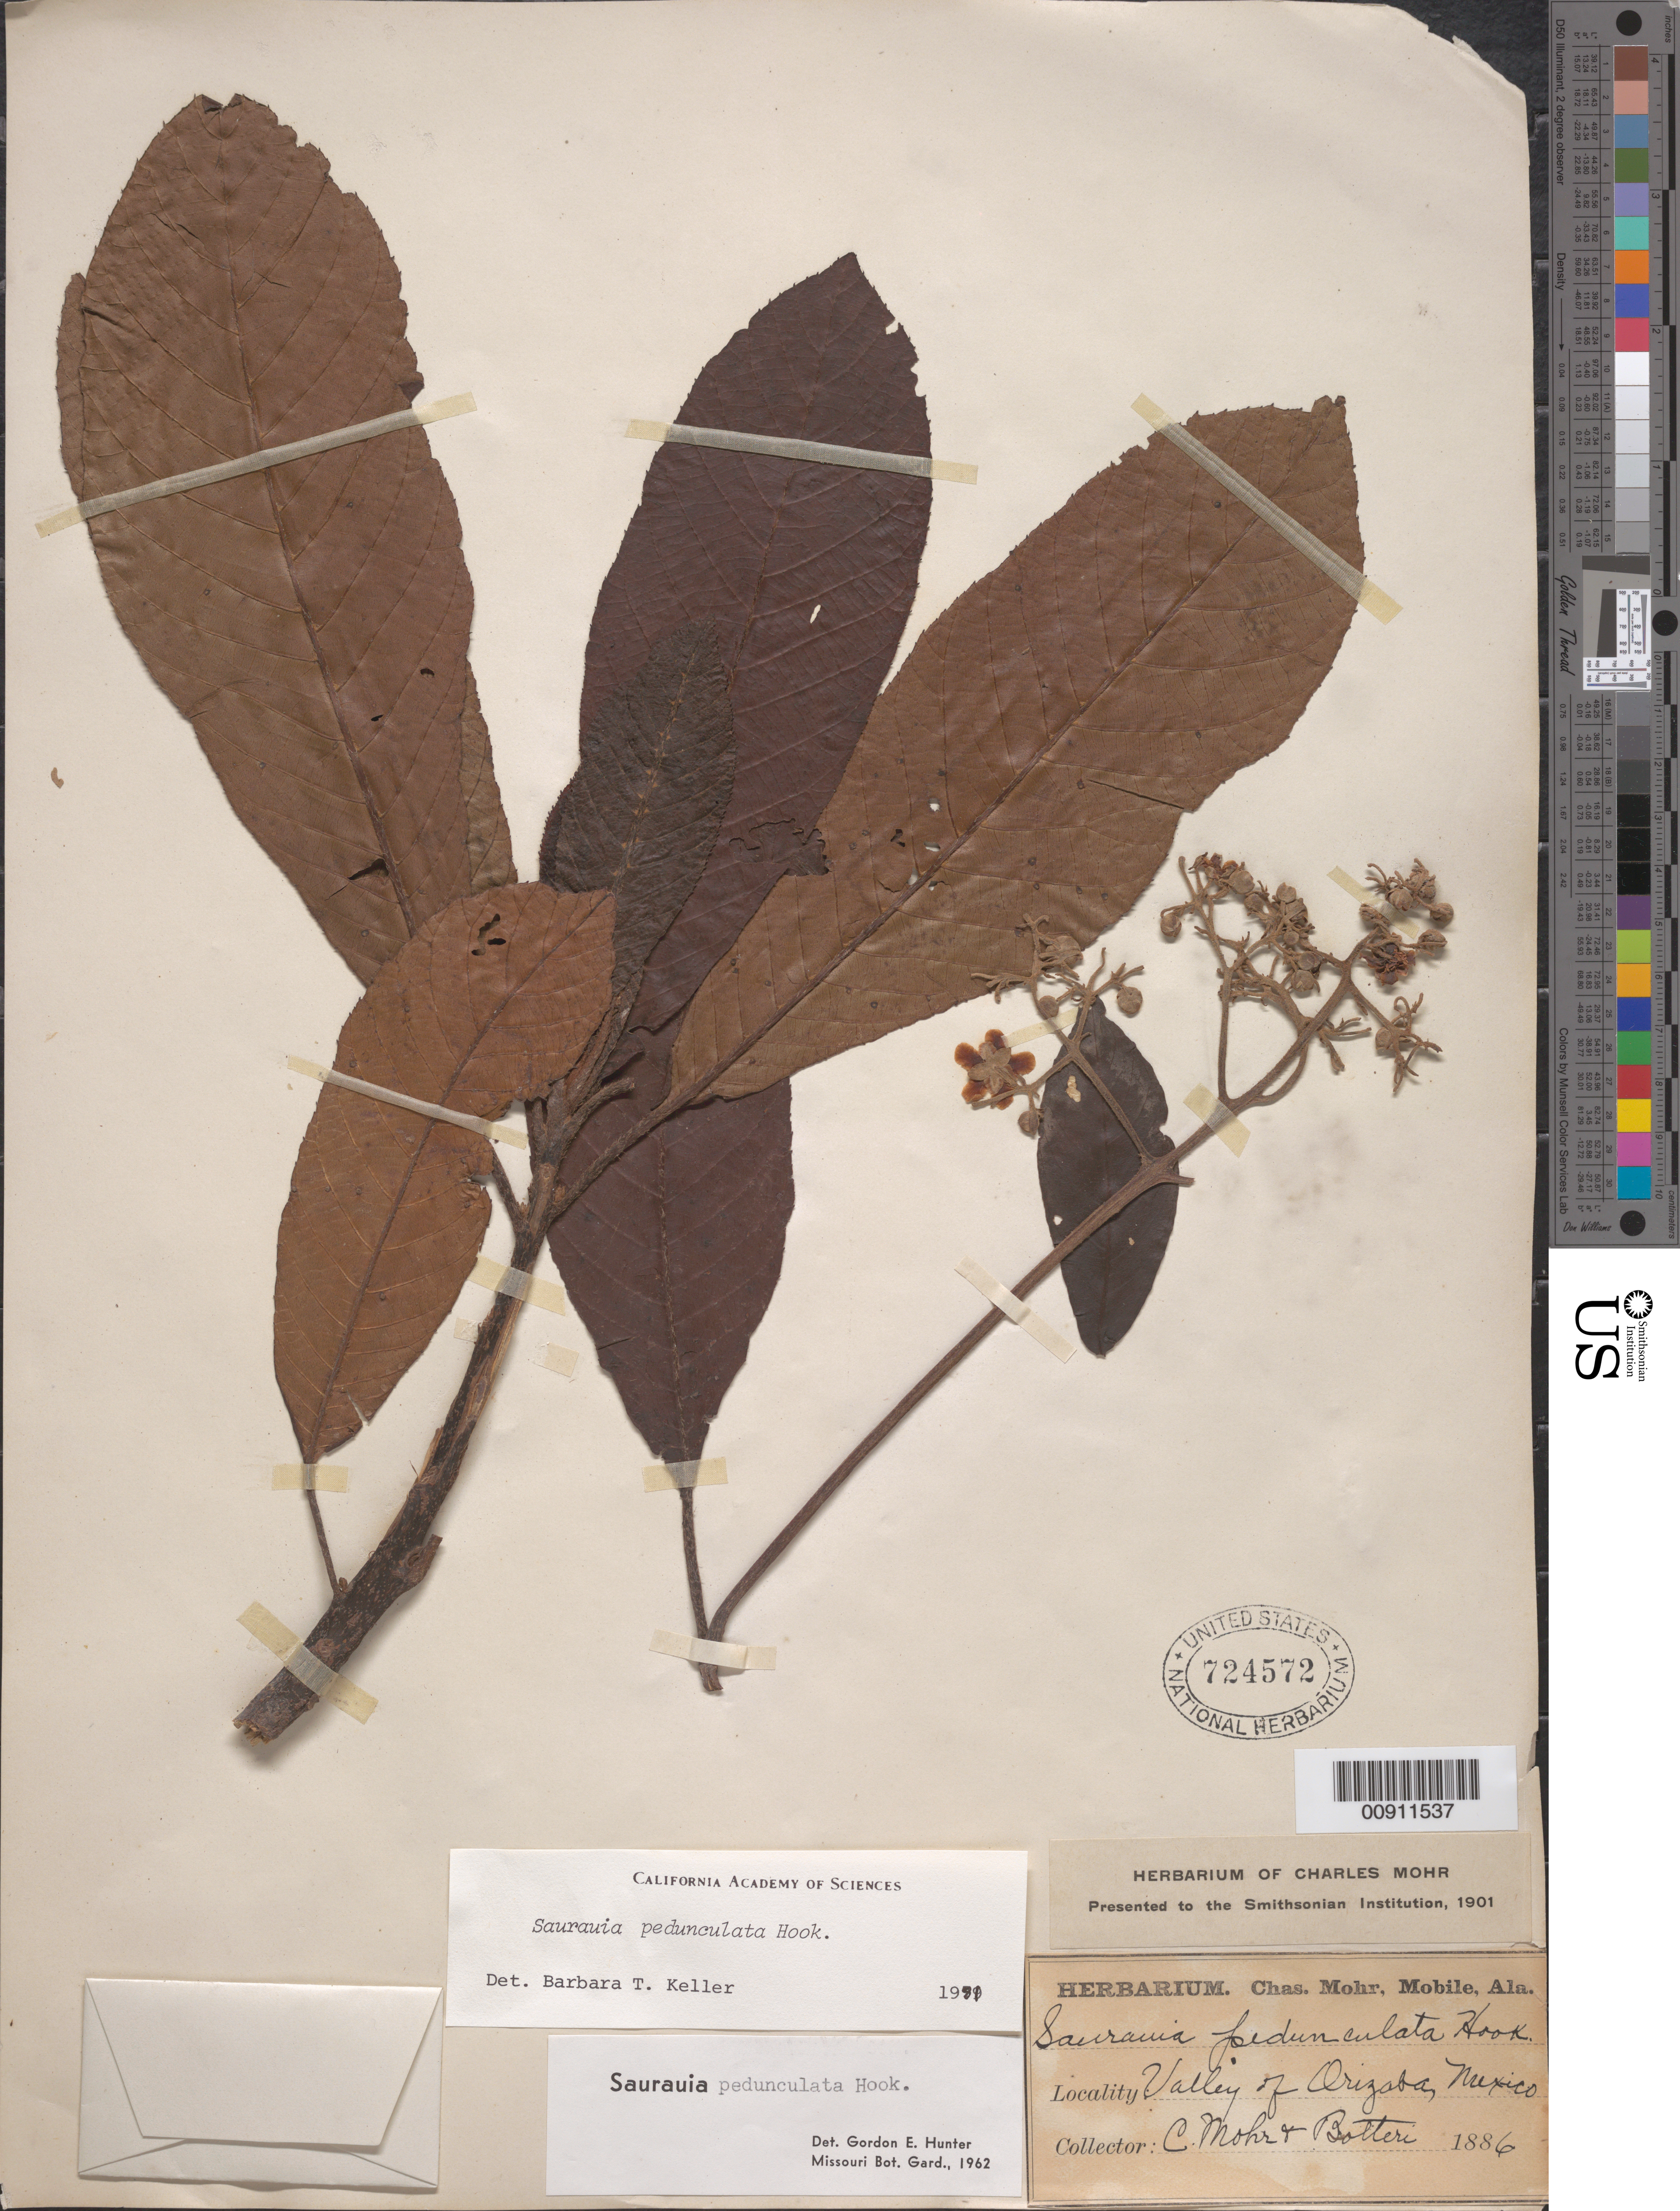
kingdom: Plantae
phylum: Tracheophyta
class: Magnoliopsida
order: Ericales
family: Actinidiaceae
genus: Saurauia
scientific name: Saurauia pedunculata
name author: Hook.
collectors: C. T. Mohr & M. Botteri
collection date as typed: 1886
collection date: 1886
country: Mexico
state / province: Veracruz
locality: Valley of Orizaba.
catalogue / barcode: US 724572